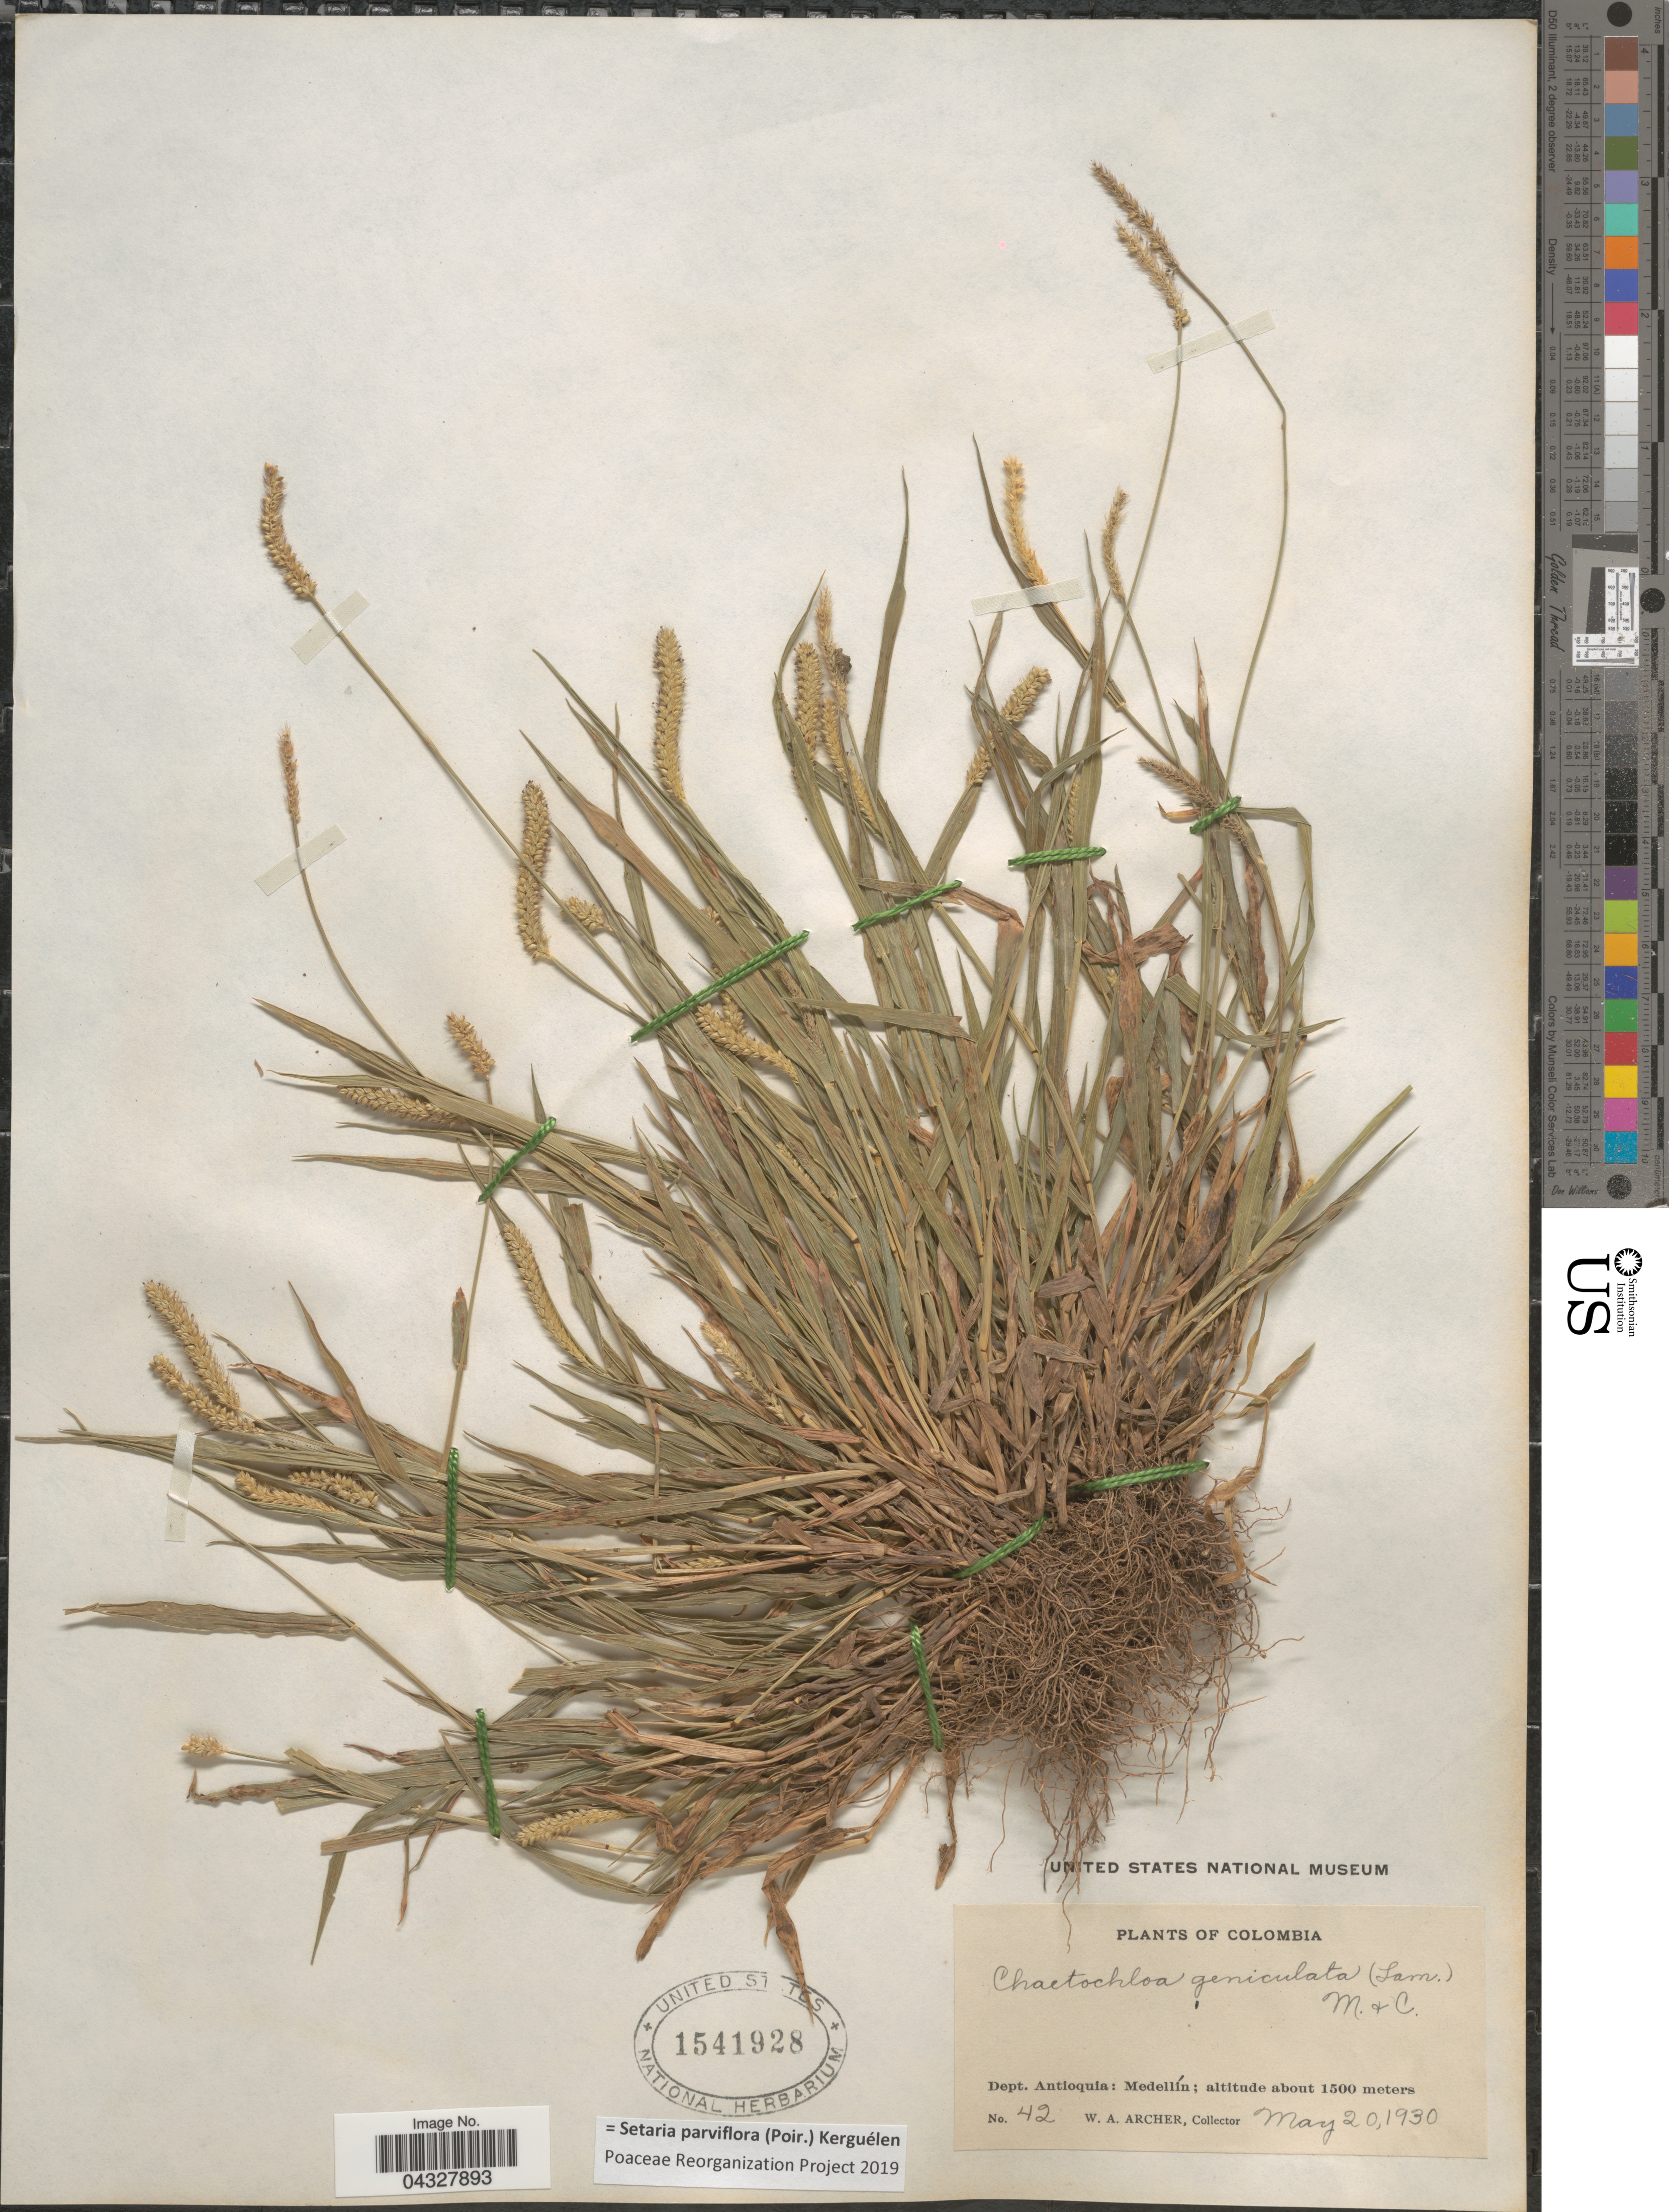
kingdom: Plantae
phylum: Tracheophyta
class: Liliopsida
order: Poales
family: Poaceae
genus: Setaria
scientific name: Setaria parviflora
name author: (Poir.) Kerguélen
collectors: W. Archer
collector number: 42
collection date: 1930-05-20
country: Colombia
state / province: Antioquia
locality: Dept. Antioquia: Medellín.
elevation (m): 1500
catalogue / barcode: US 1541928